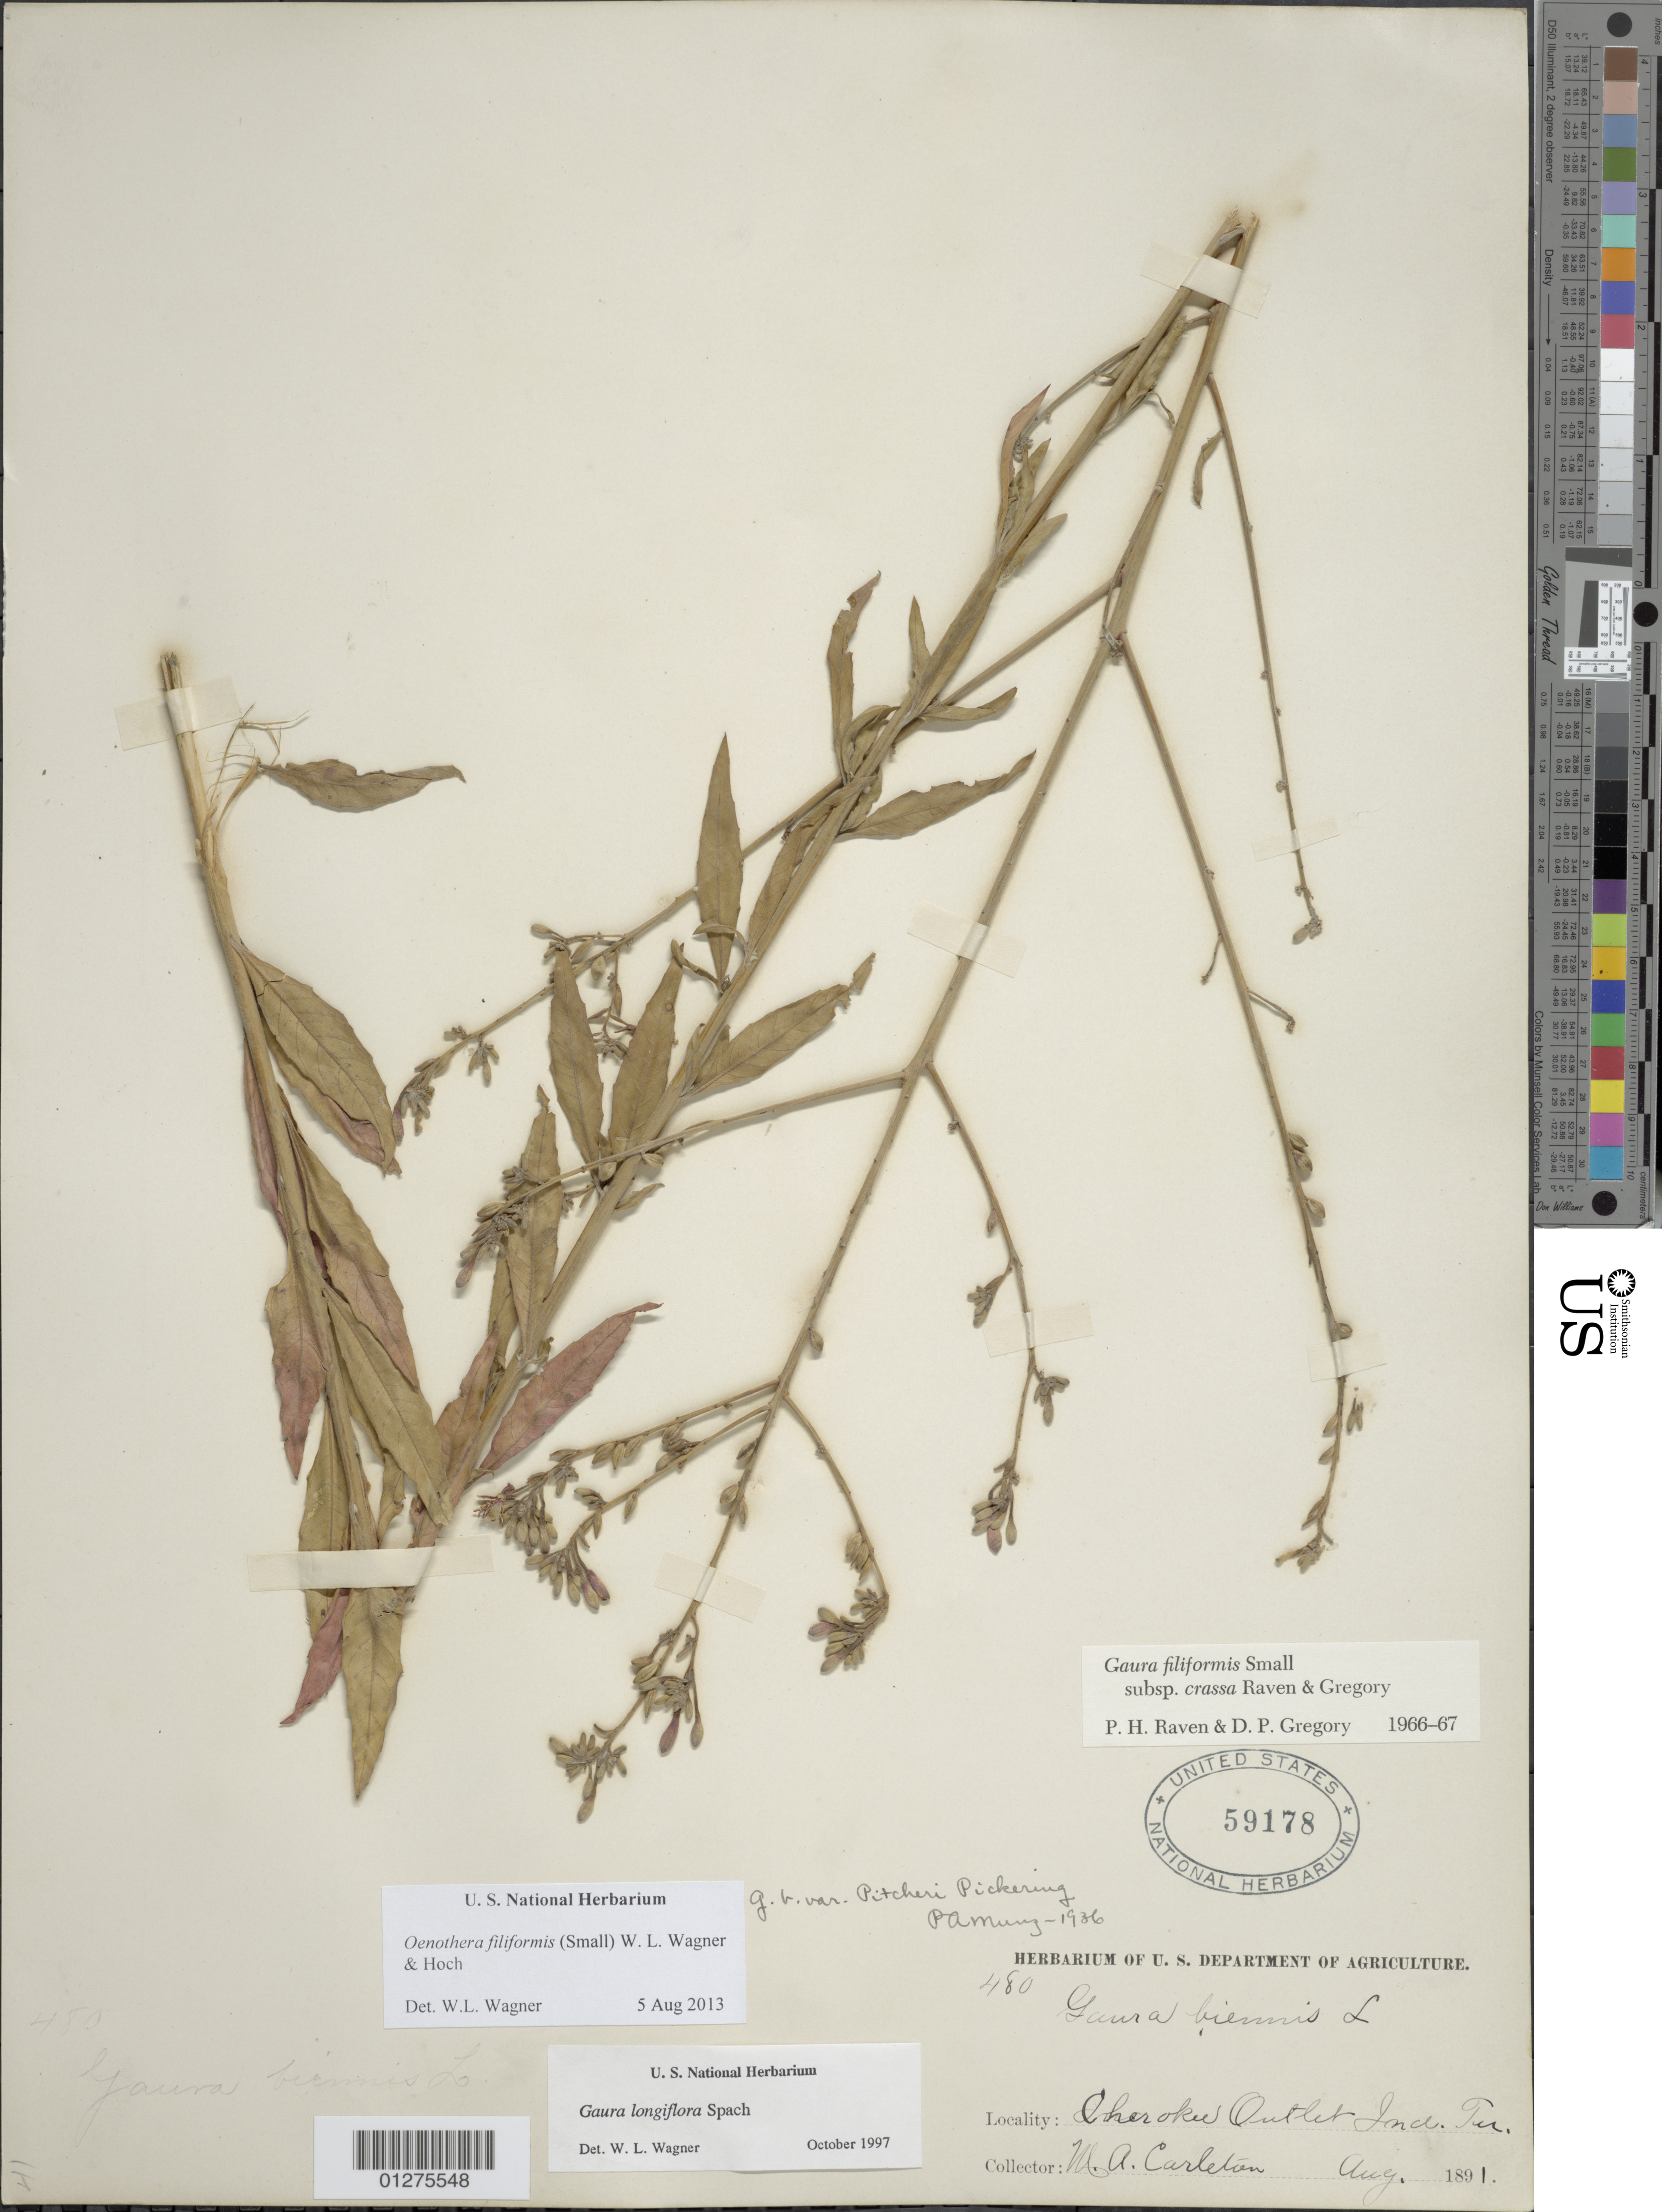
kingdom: Plantae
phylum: Tracheophyta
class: Magnoliopsida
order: Myrtales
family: Onagraceae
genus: Oenothera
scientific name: Oenothera filiformis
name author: (Small) W.L. Wagner & Hoch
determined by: Wagner, W. L., (BOT), Smithsonian Institution - National Museum of Natural History (UNITED STATES)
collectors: M. A. Carleton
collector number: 480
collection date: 1891-08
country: United States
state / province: Oklahoma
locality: Cherokee Outlet, Indian Territory.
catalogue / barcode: US 59178